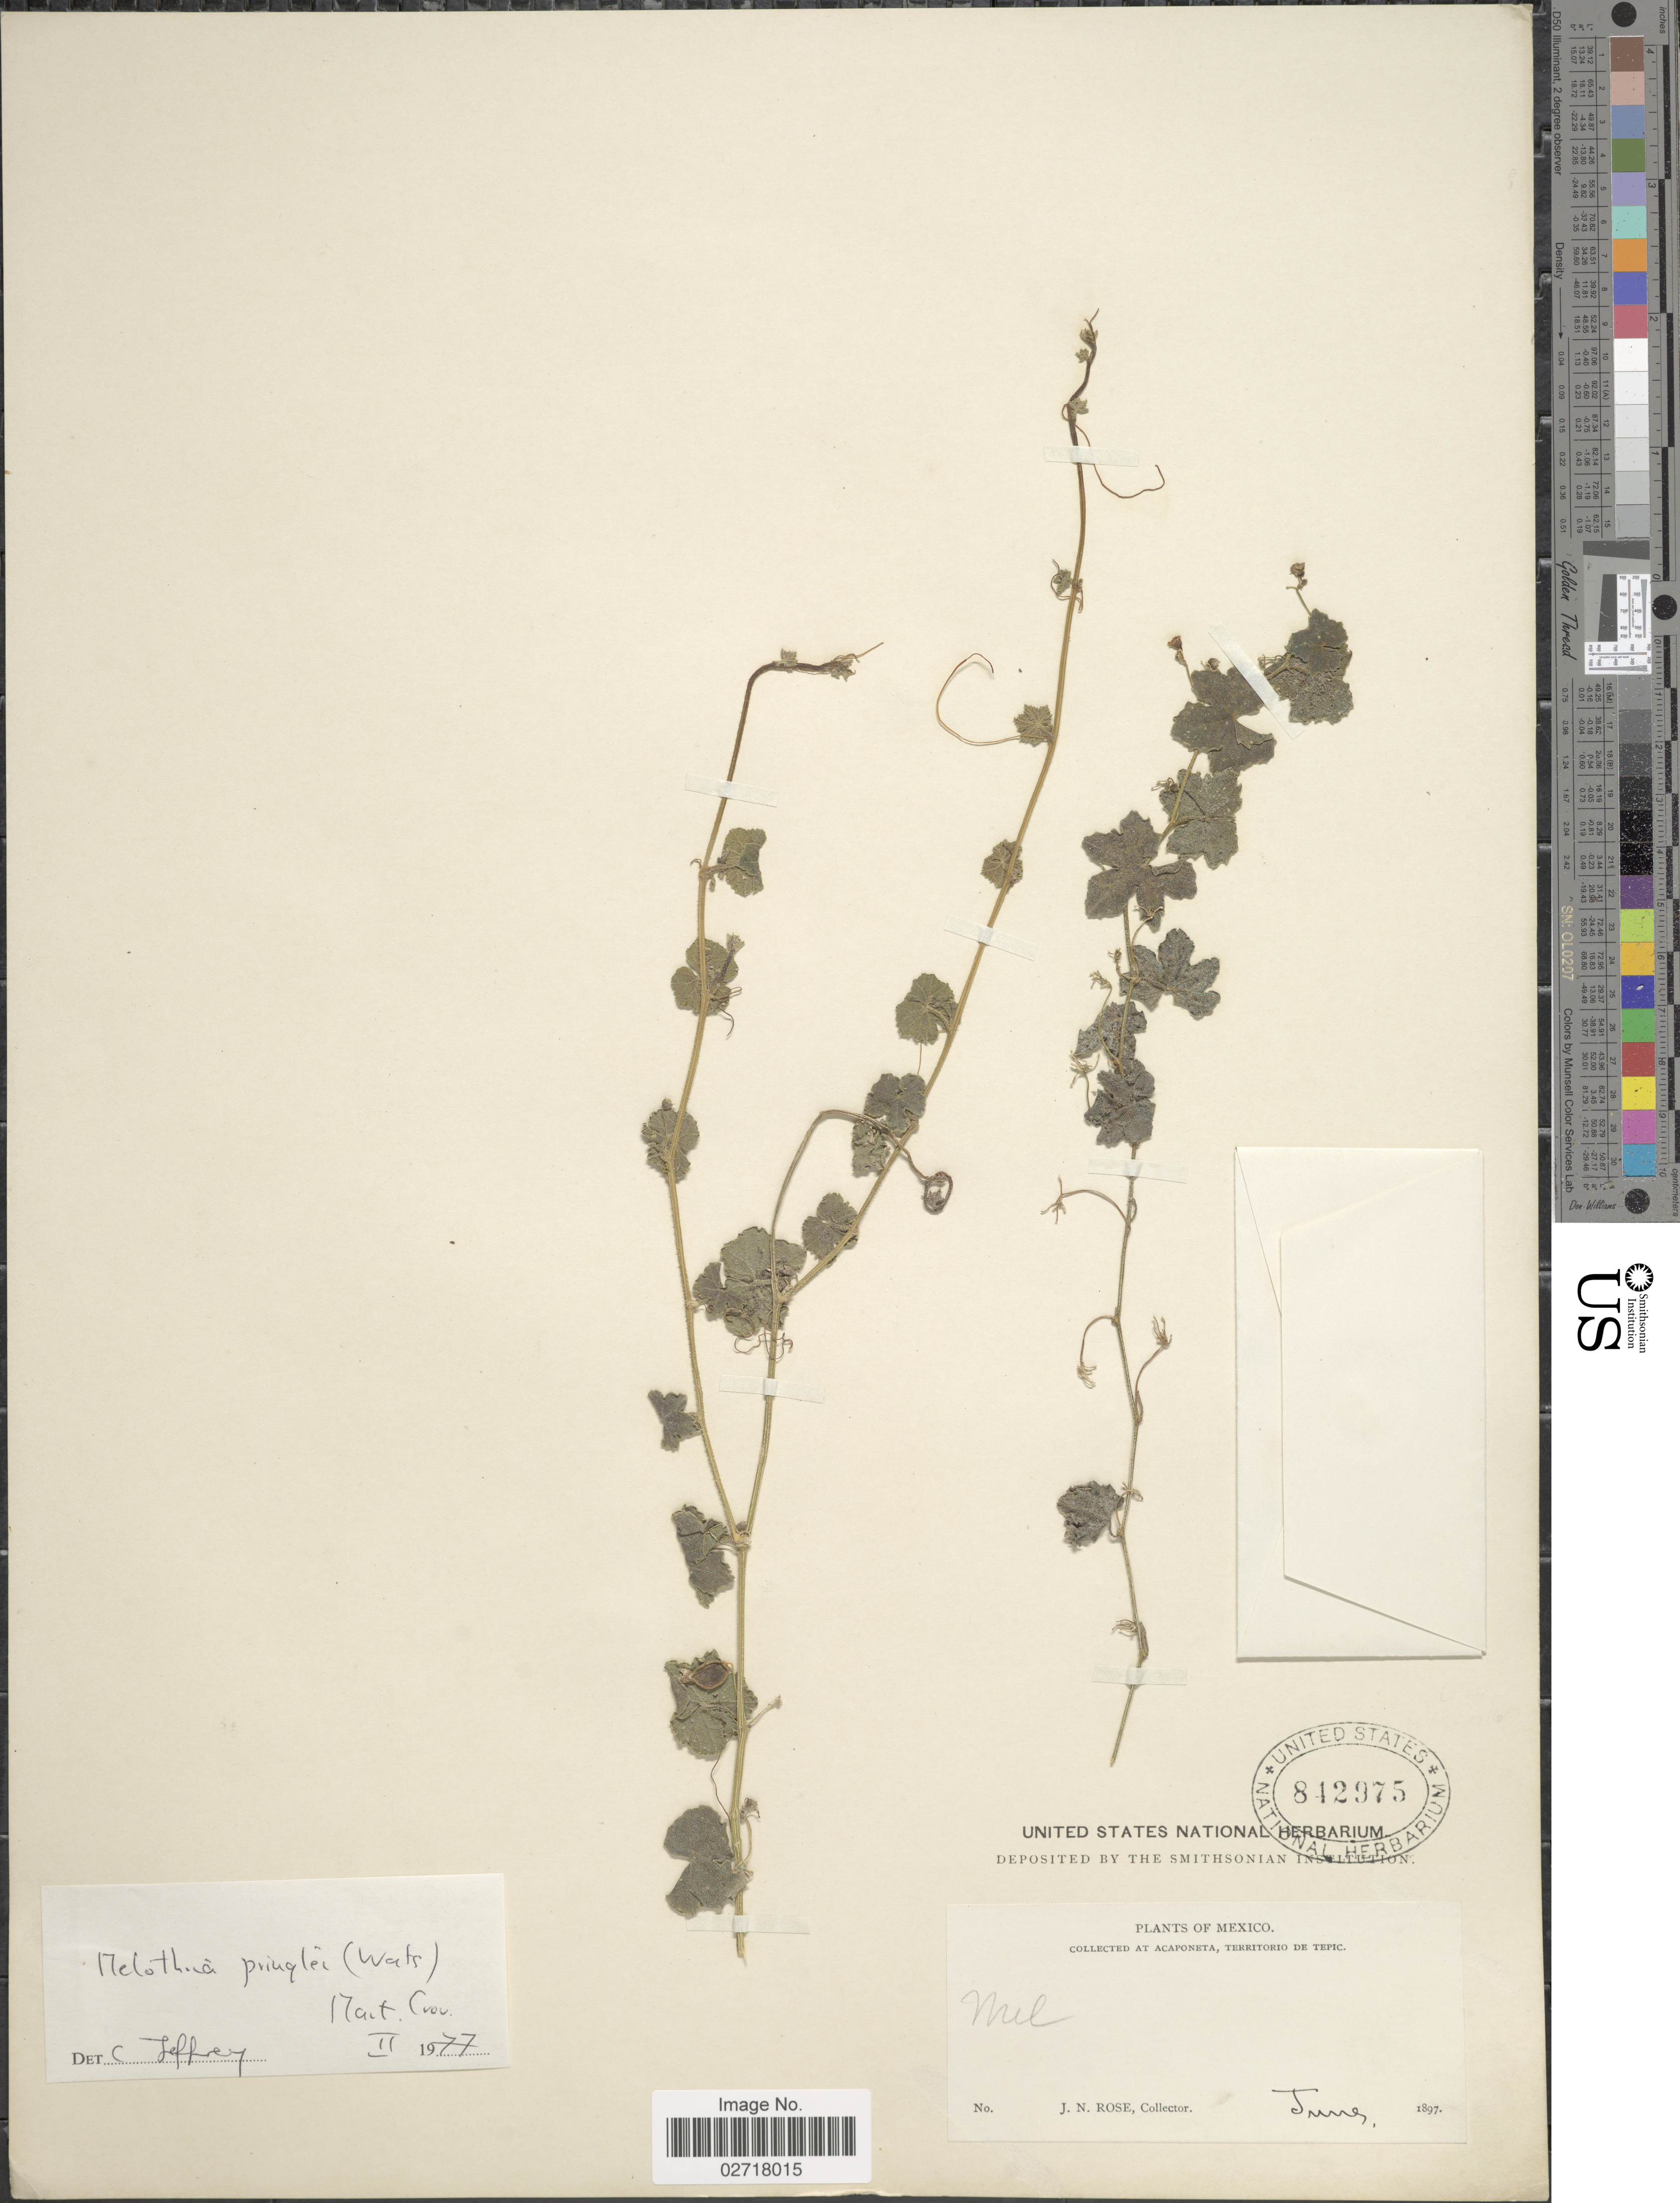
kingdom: Plantae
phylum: Tracheophyta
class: Magnoliopsida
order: Cucurbitales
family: Cucurbitaceae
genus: Melothria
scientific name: Melothria pringlei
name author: (S. Watson) Mart. Crov.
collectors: J. N. Rose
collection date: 1897-06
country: Mexico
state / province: Nayarit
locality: Acaponeta, Territorio de Tepic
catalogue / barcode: US 842975